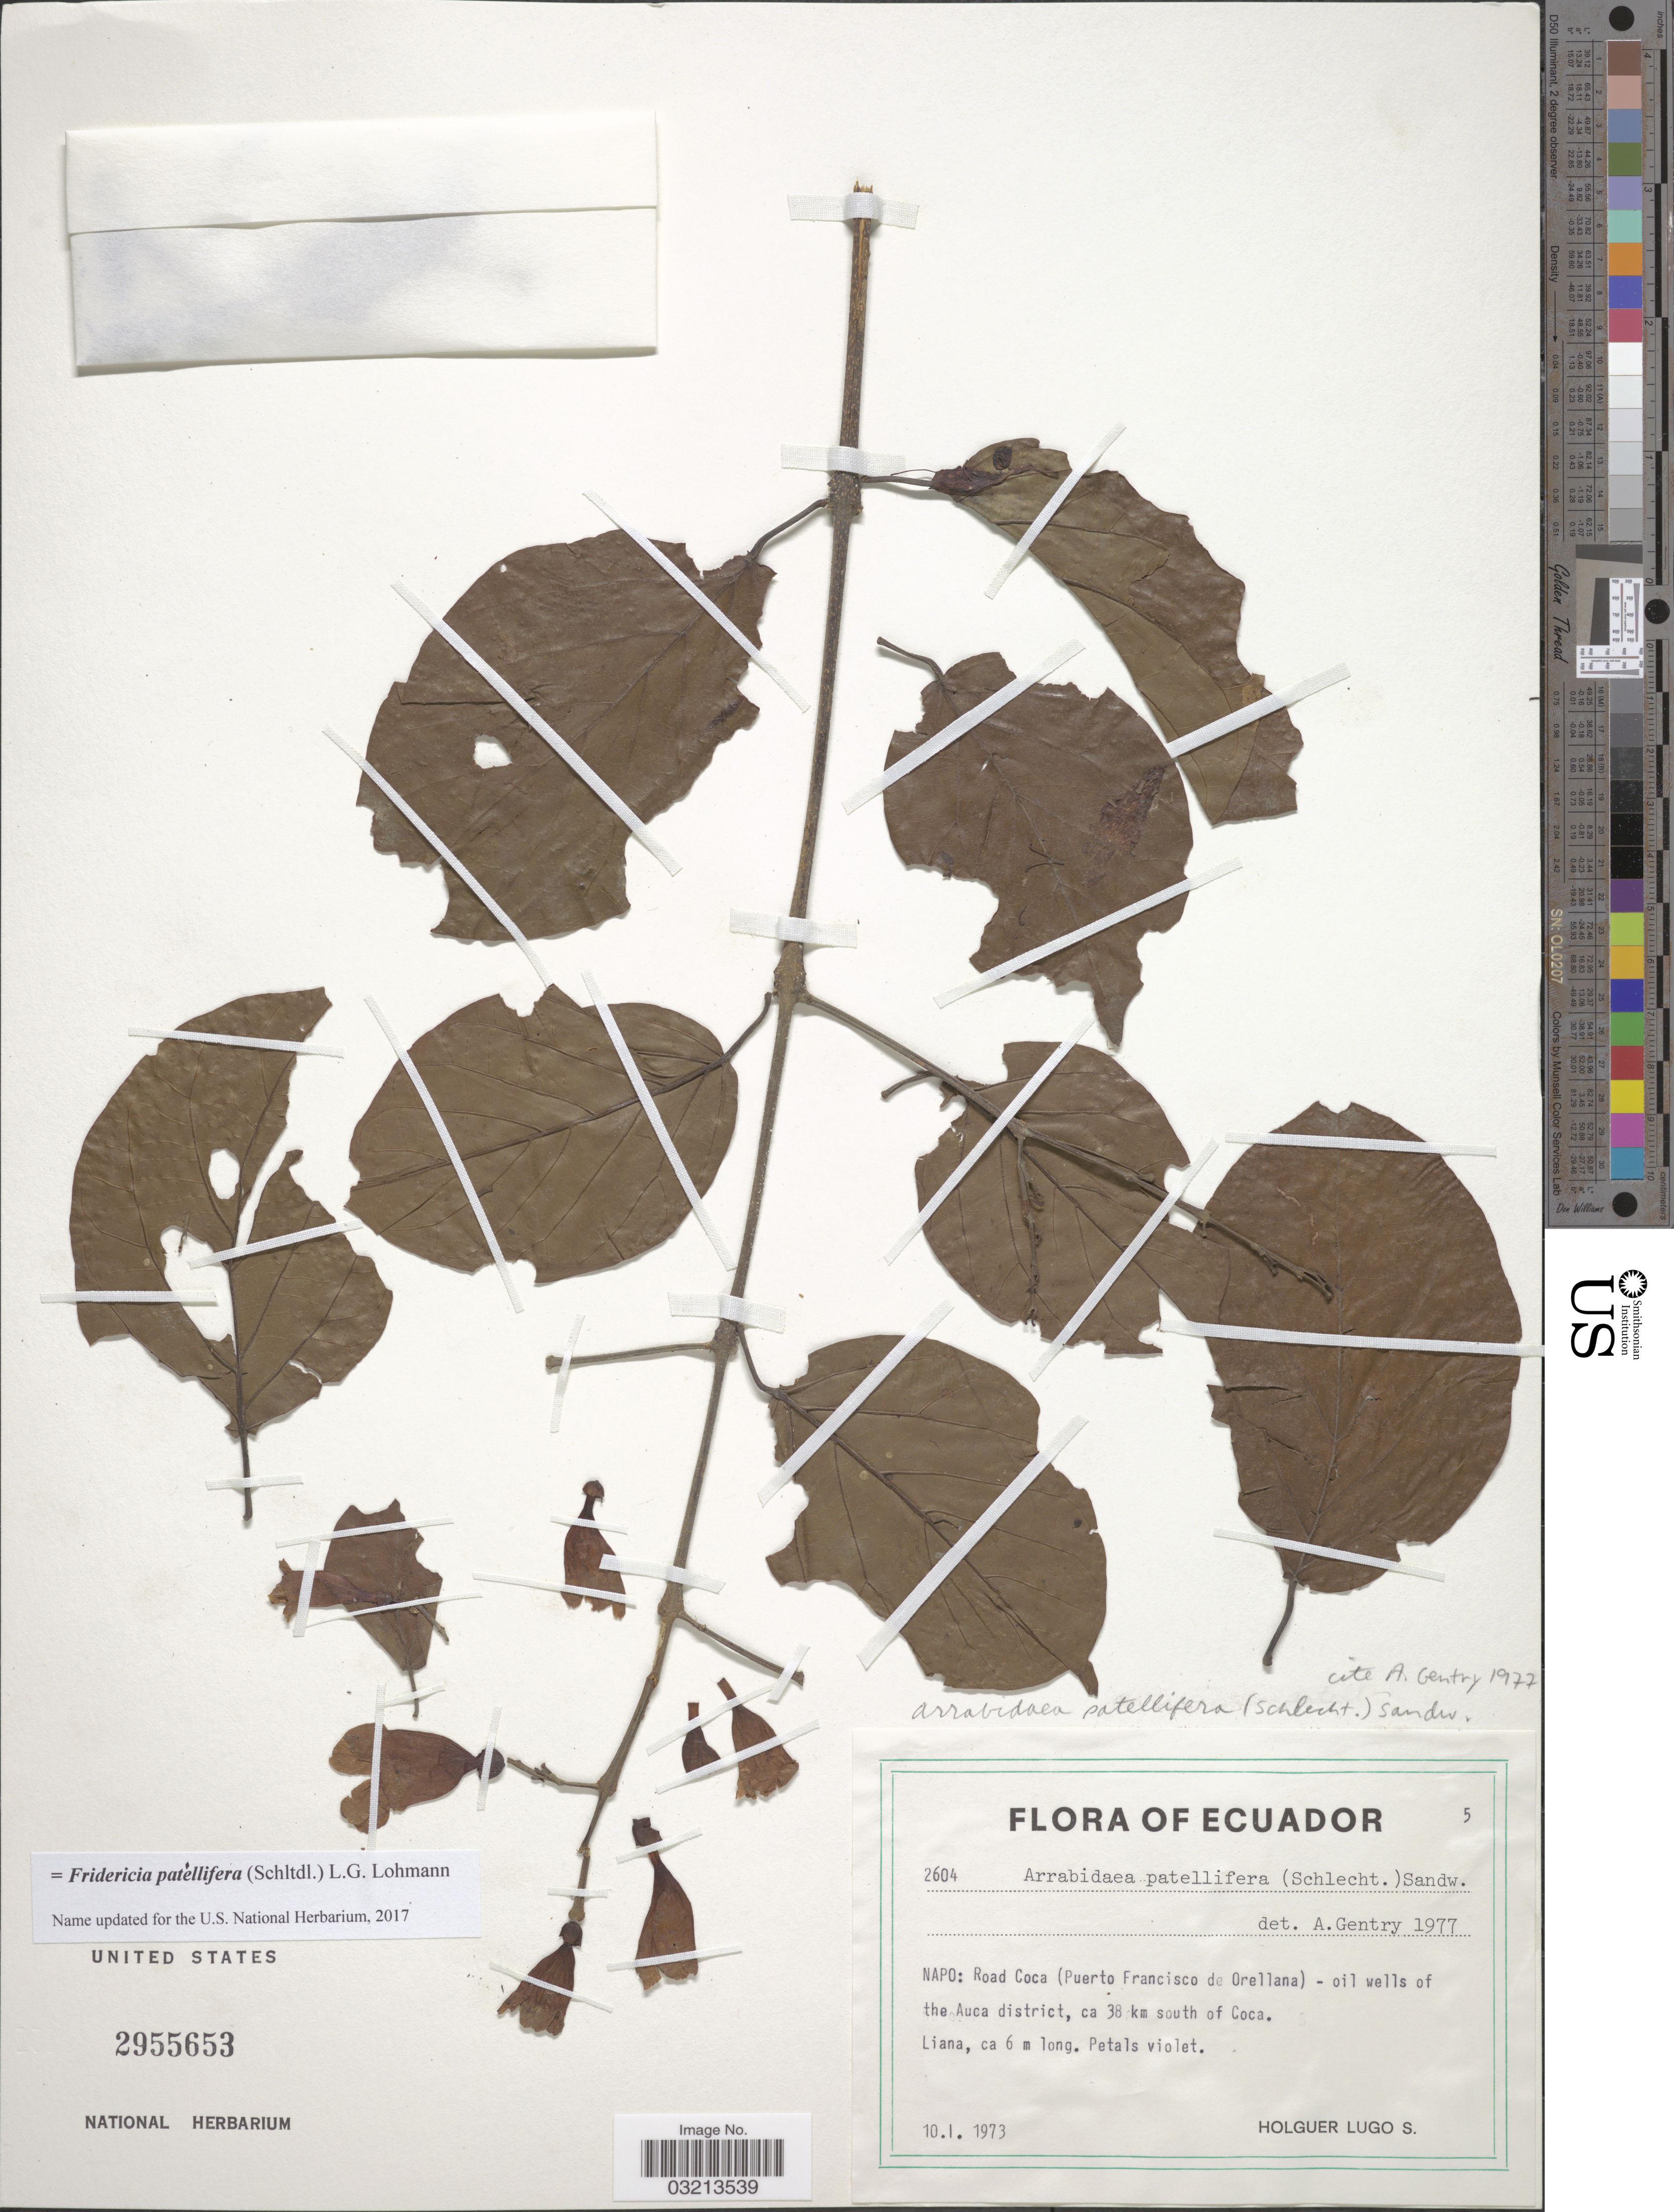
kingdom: Plantae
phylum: Tracheophyta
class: Magnoliopsida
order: Lamiales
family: Bignoniaceae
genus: Fridericia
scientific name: Fridericia patellifera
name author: (Schltdl.) L.G. Lohmann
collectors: H. Lugo S.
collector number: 2604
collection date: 1973-01-10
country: Ecuador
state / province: Napo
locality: Road Coca (Puerto Francisco de Orellana) - oil weels of the Auca district, ca 38 km south of Coca.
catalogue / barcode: US 2955653